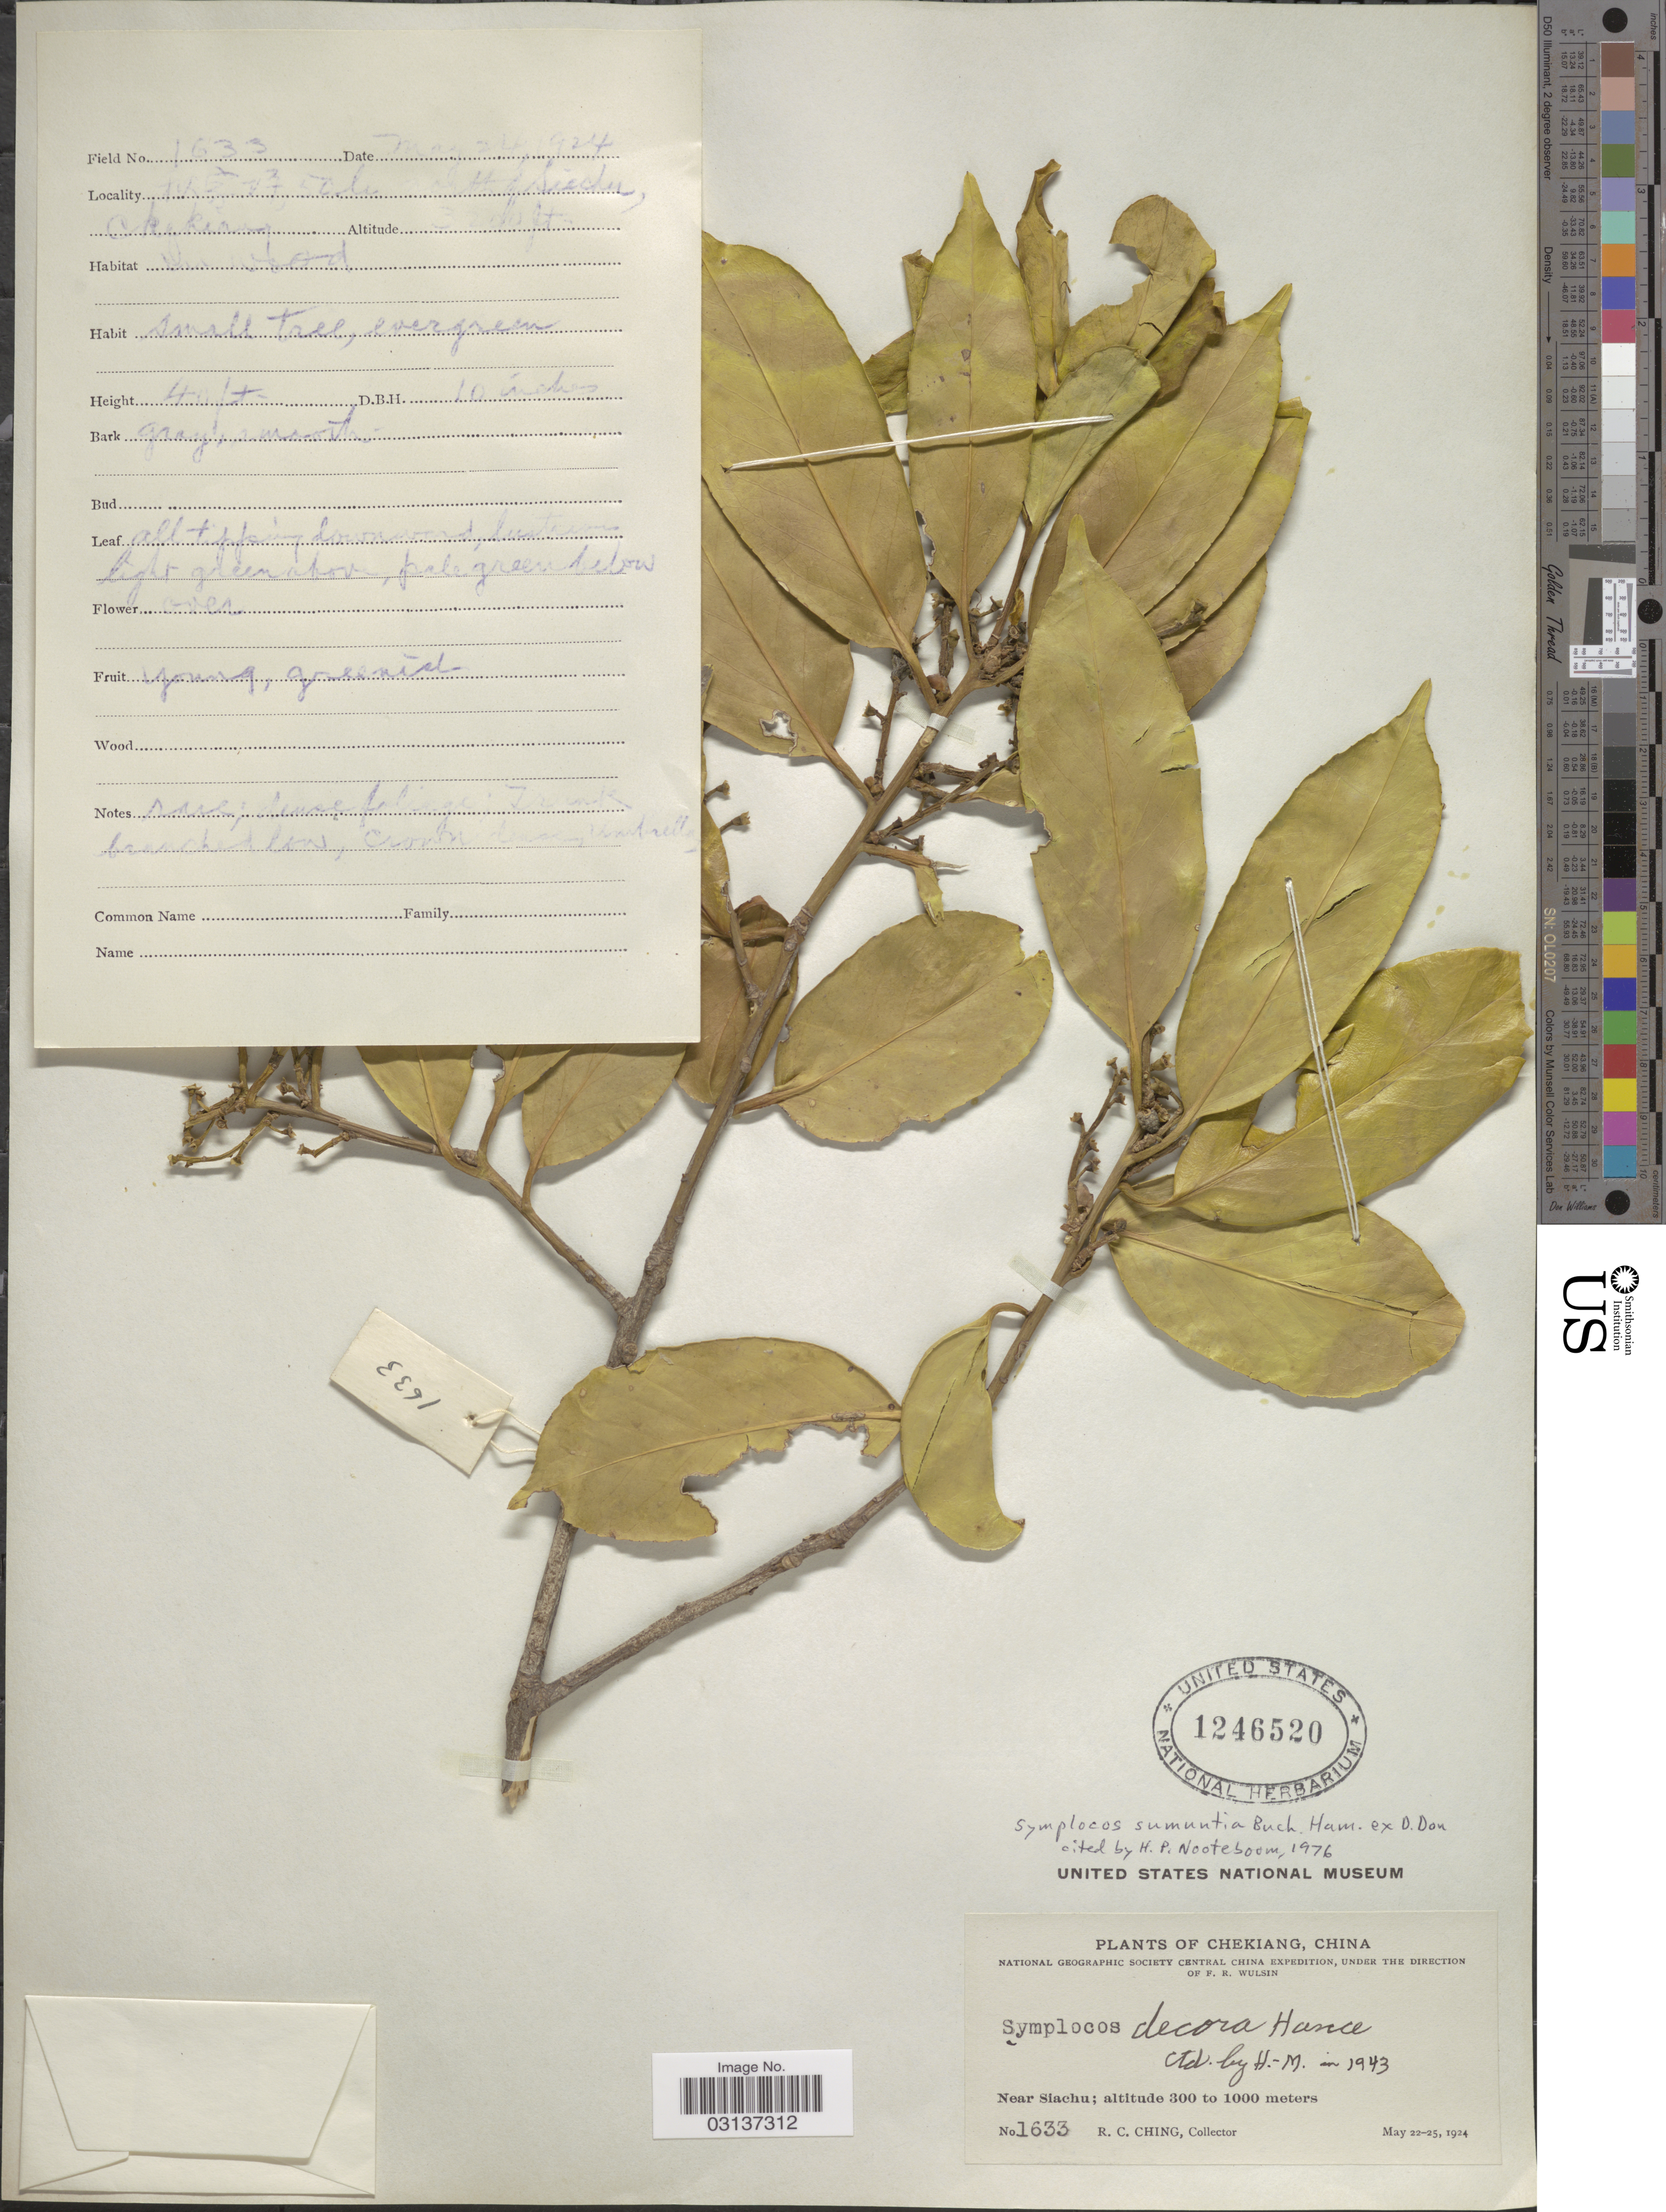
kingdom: Plantae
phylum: Tracheophyta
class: Magnoliopsida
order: Ericales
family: Symplocaceae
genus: Symplocos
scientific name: Symplocos sumuntia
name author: Buch.-Ham. ex D. Don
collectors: R. C. Ching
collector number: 1633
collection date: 1924-05-24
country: China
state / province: Zhejiang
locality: Chekiang. Near Siachu. 50 li north of Siachu.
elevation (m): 975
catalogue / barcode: US 1246520